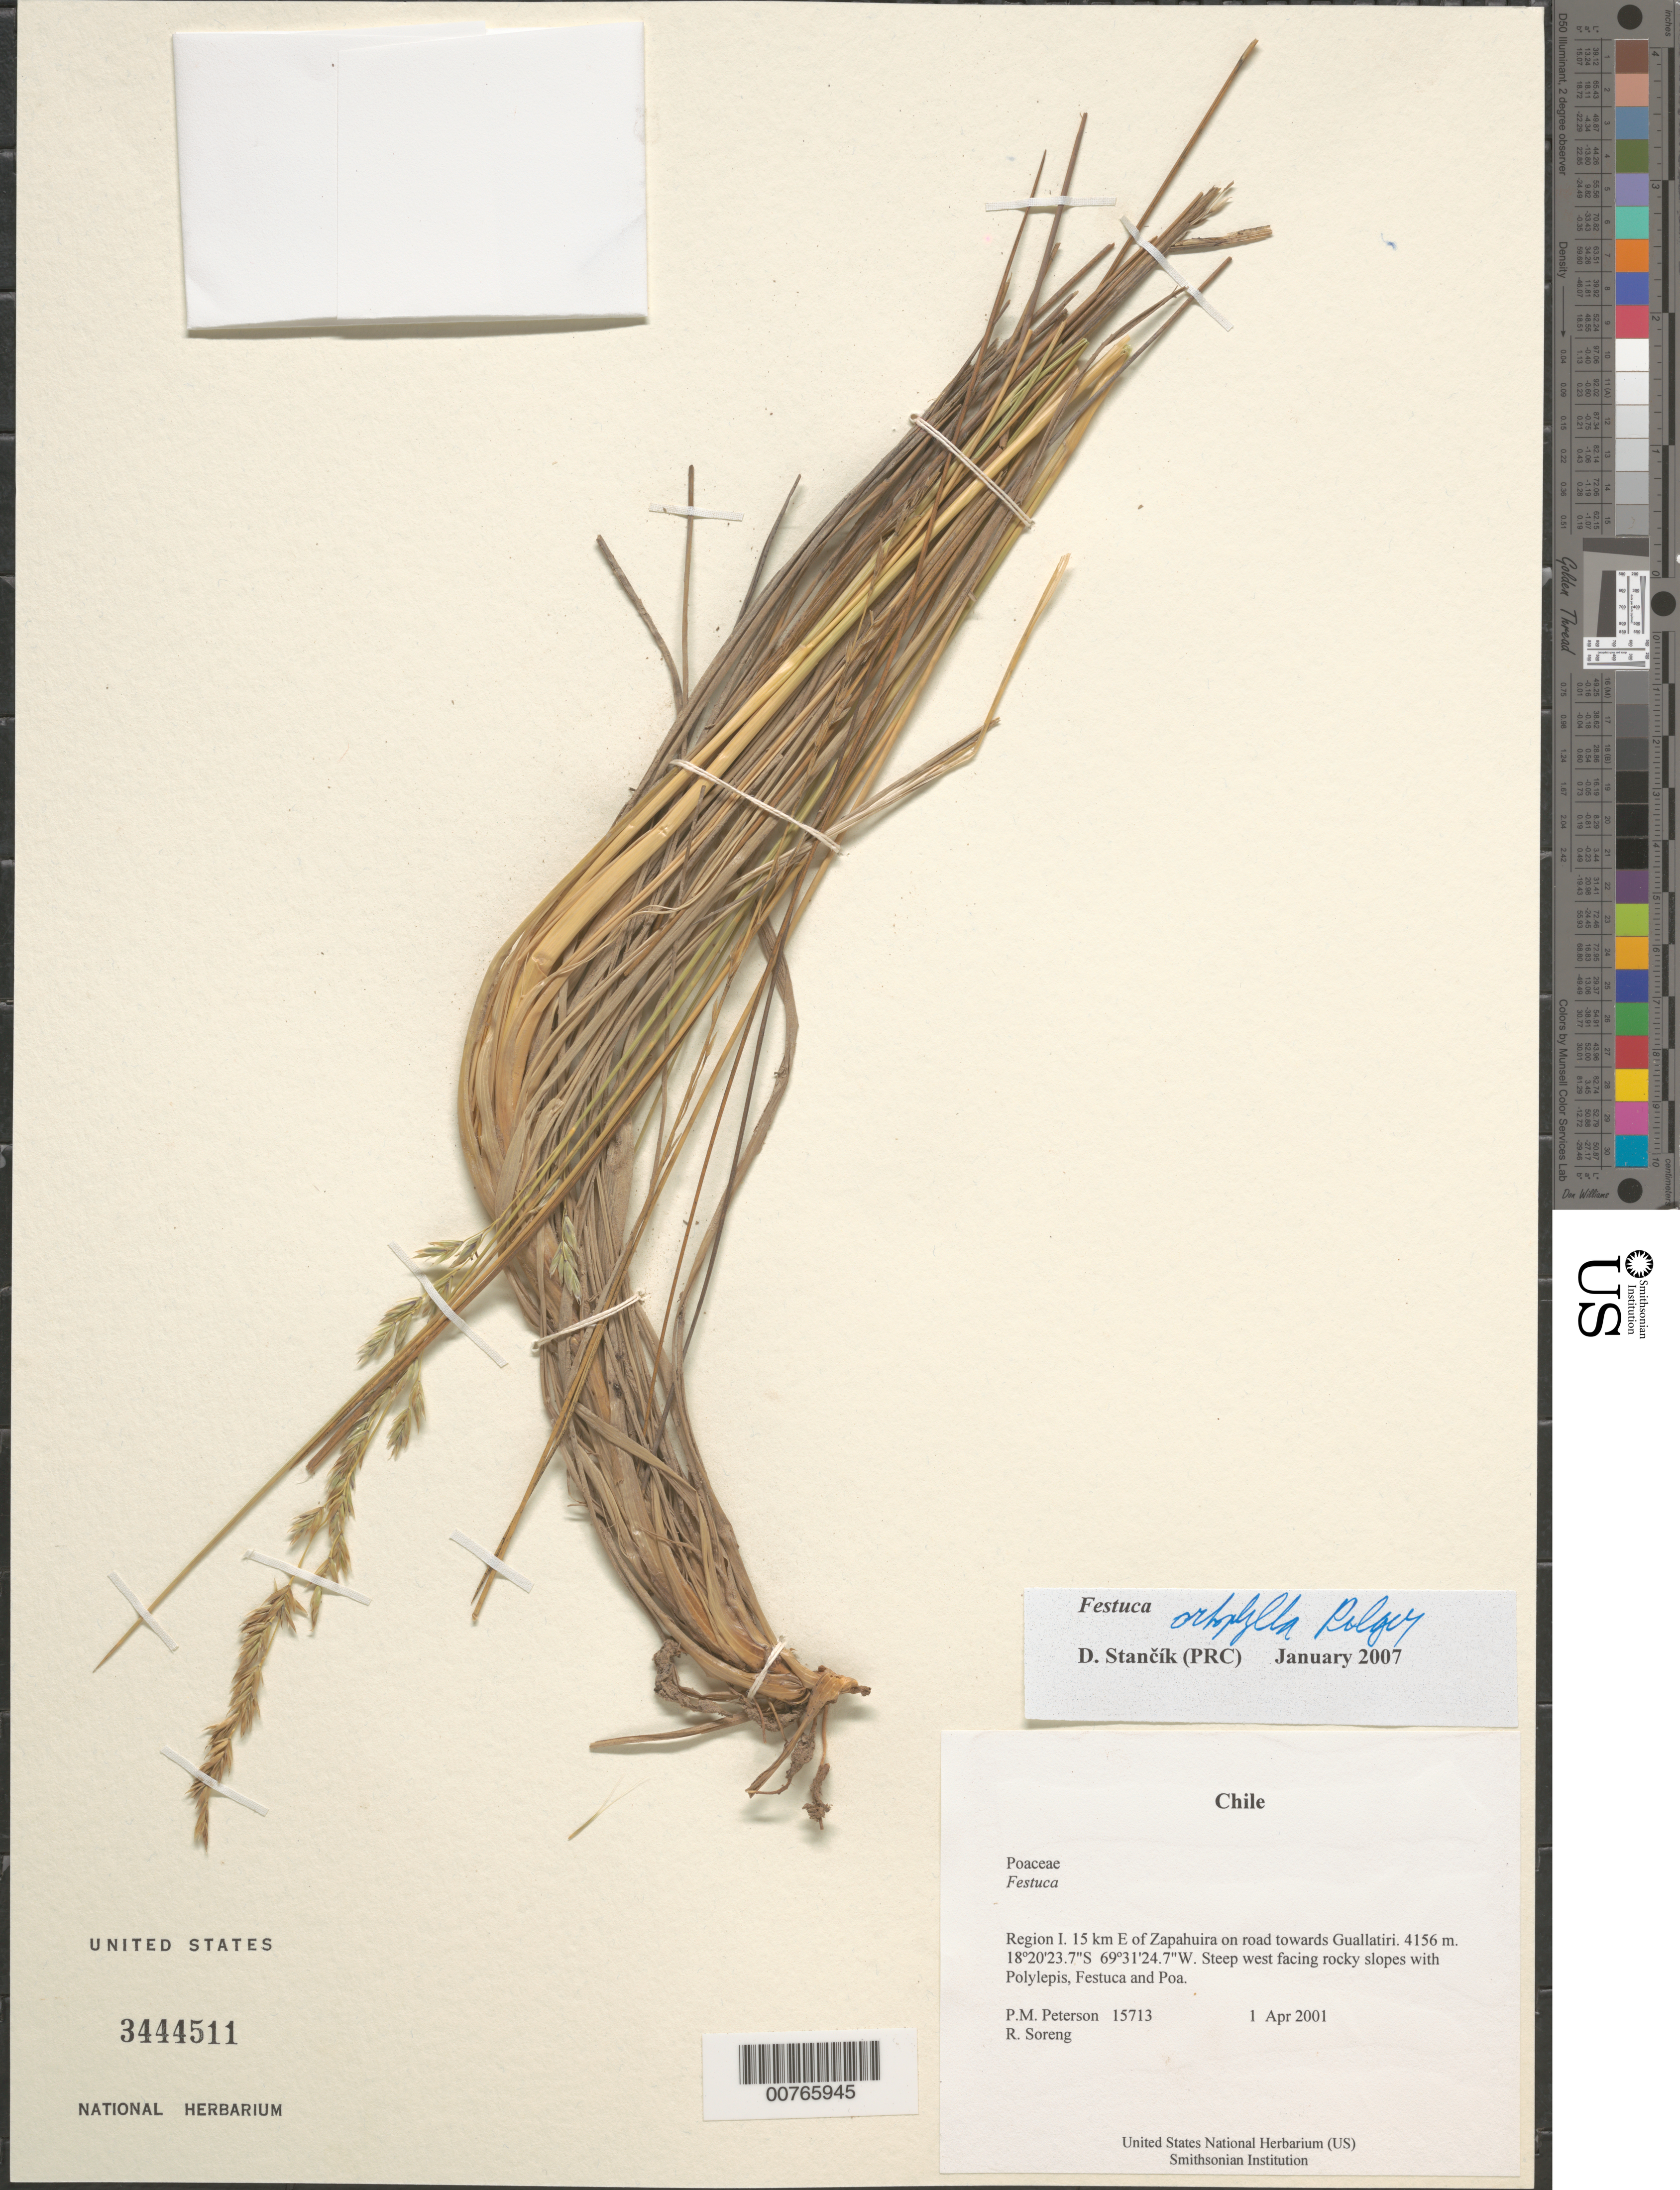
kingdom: Plantae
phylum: Tracheophyta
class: Liliopsida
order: Poales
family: Poaceae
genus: Festuca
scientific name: Festuca orthophylla var. boliviana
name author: Pilg.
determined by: Stancik, D.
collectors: P. M. Peterson & R. J. Soreng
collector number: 15713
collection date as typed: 01 Apr 2001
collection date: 2001-04-01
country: Chile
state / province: Tarapacá (I)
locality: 15 km E of Zapahuira on road towards Guallatiri.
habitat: Steep west facing rocky slopes with Polylepis, Festuca and Poa.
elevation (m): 4156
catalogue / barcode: US 3444511